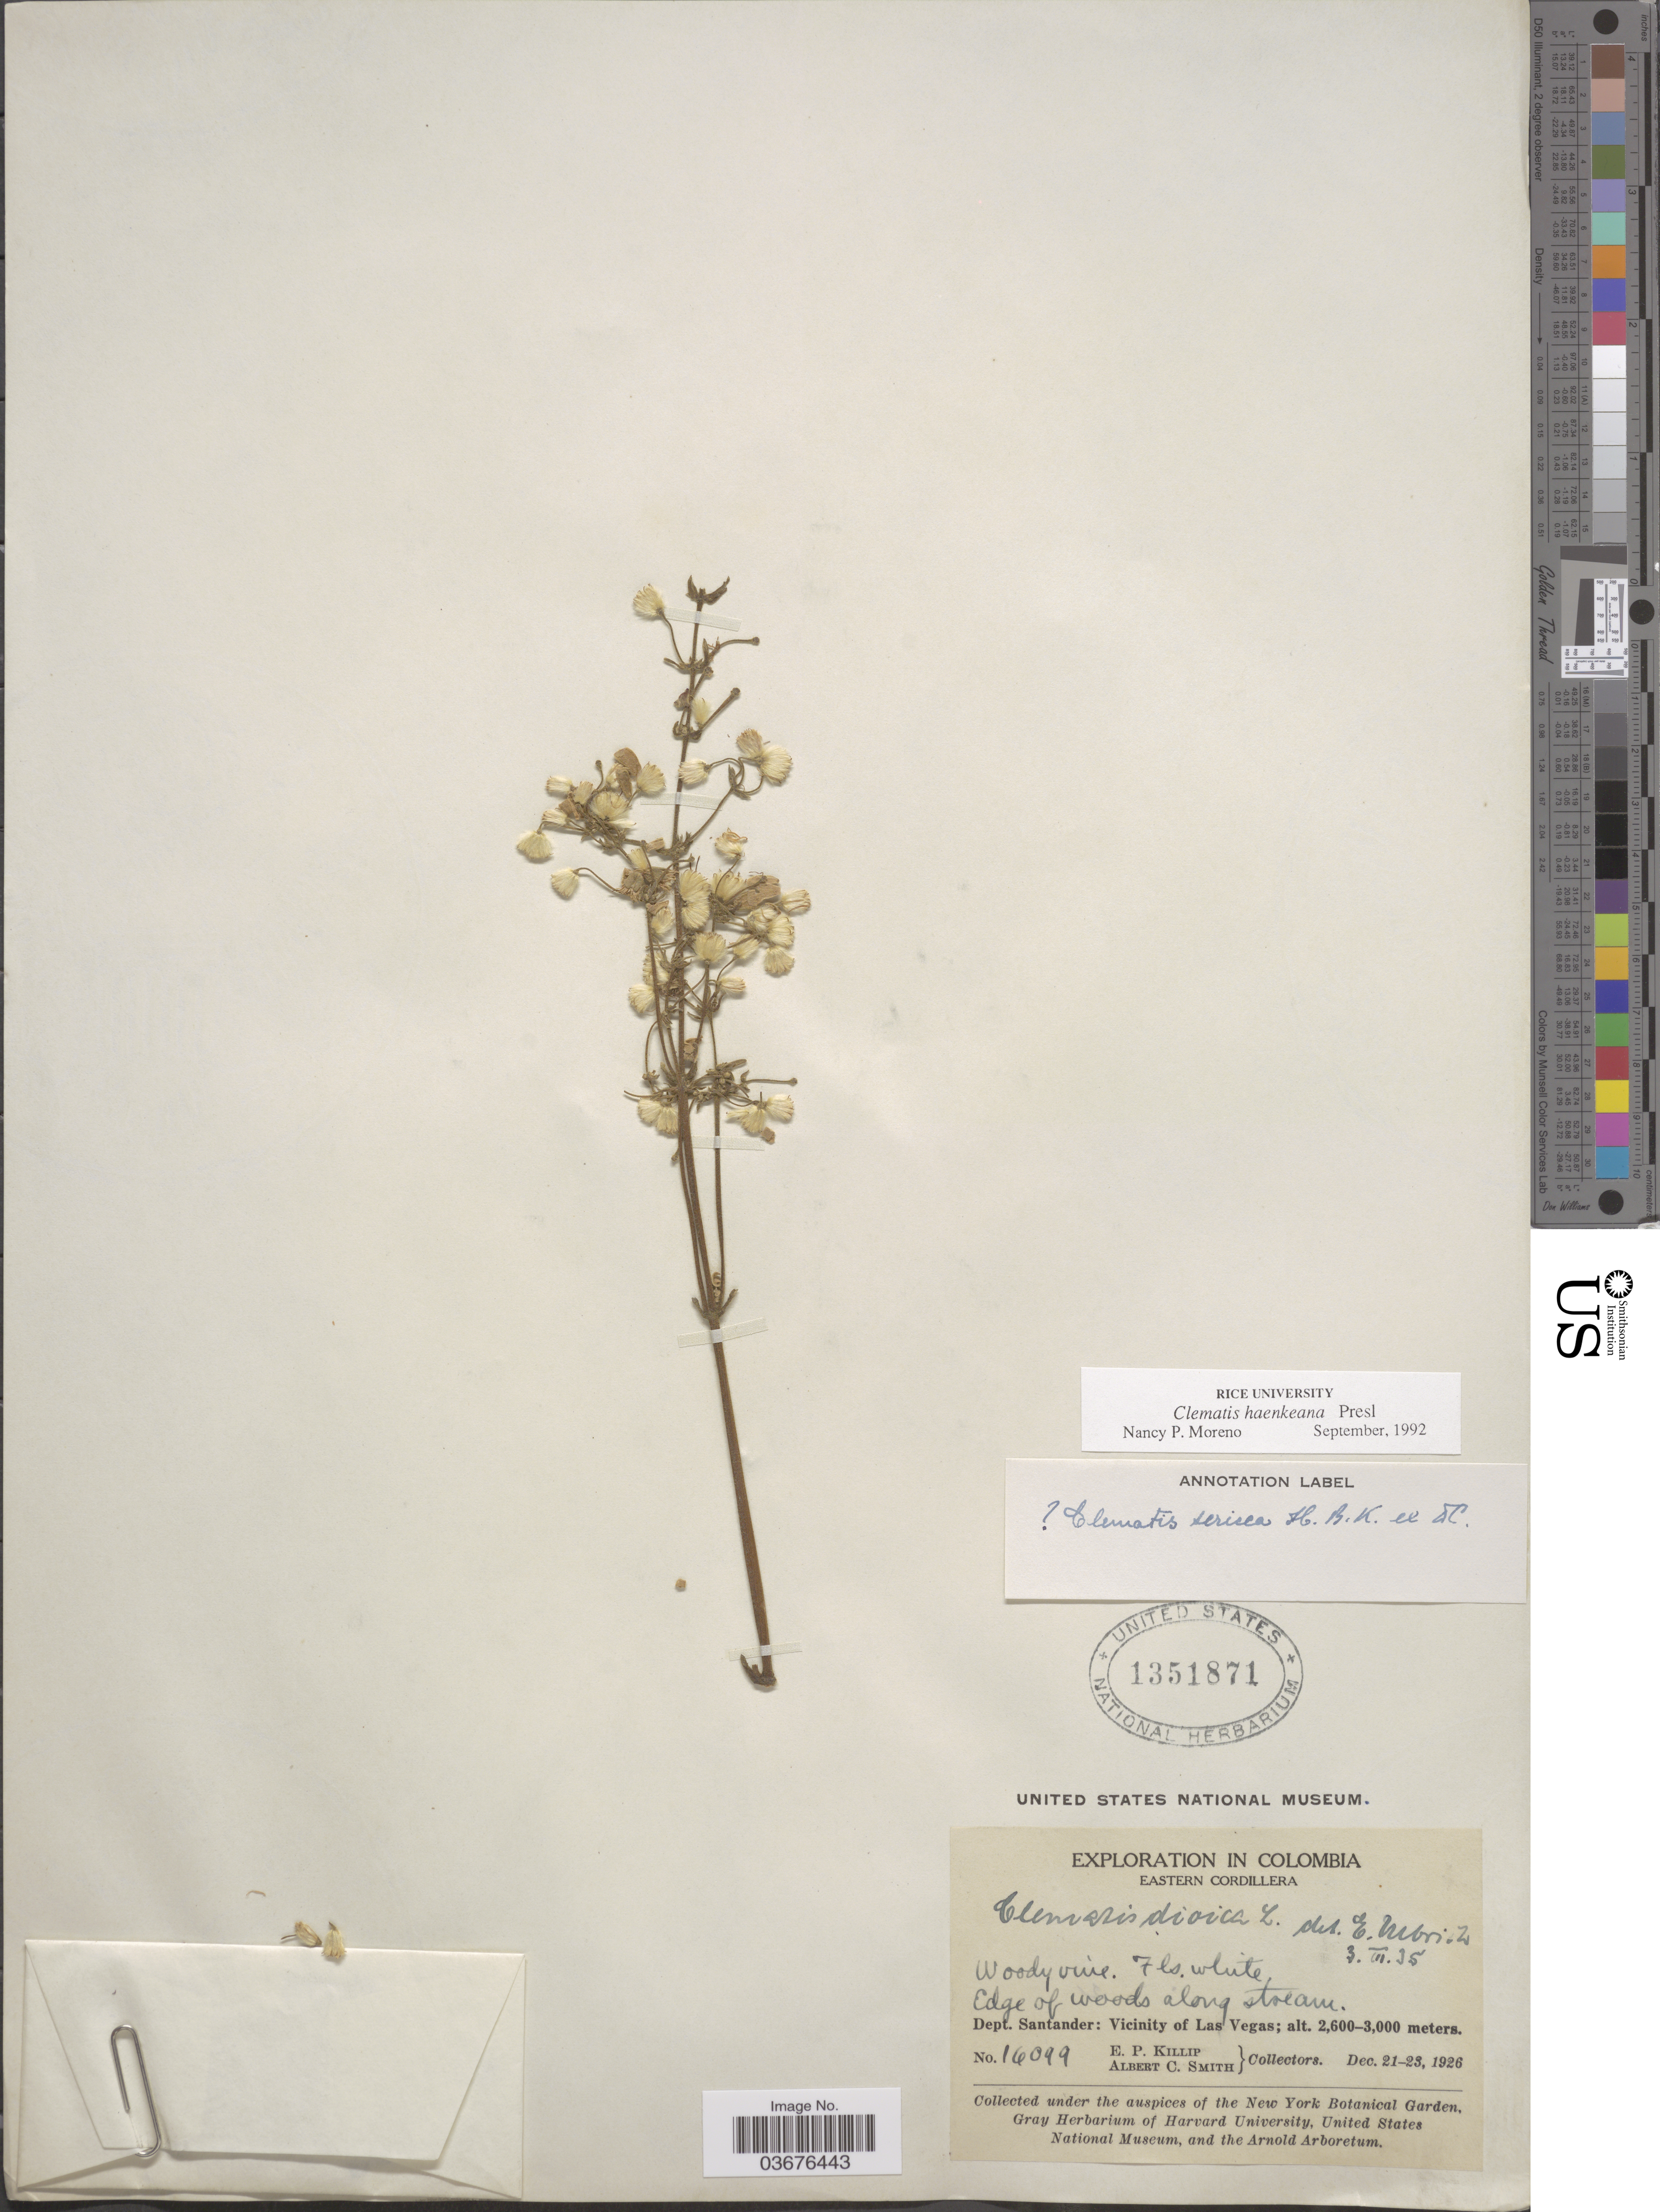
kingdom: Plantae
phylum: Tracheophyta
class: Magnoliopsida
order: Ranunculales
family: Ranunculaceae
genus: Clematis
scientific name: Clematis haenkeana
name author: C. Presl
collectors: E. P. Killip & A. C. Smith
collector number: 16099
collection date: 1926-12-21/1926-12-23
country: Colombia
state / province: Santander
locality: Eastern Cordillera. Dept. Santander: Vicinity of Las Vegas.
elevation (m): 2600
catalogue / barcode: US 1351871